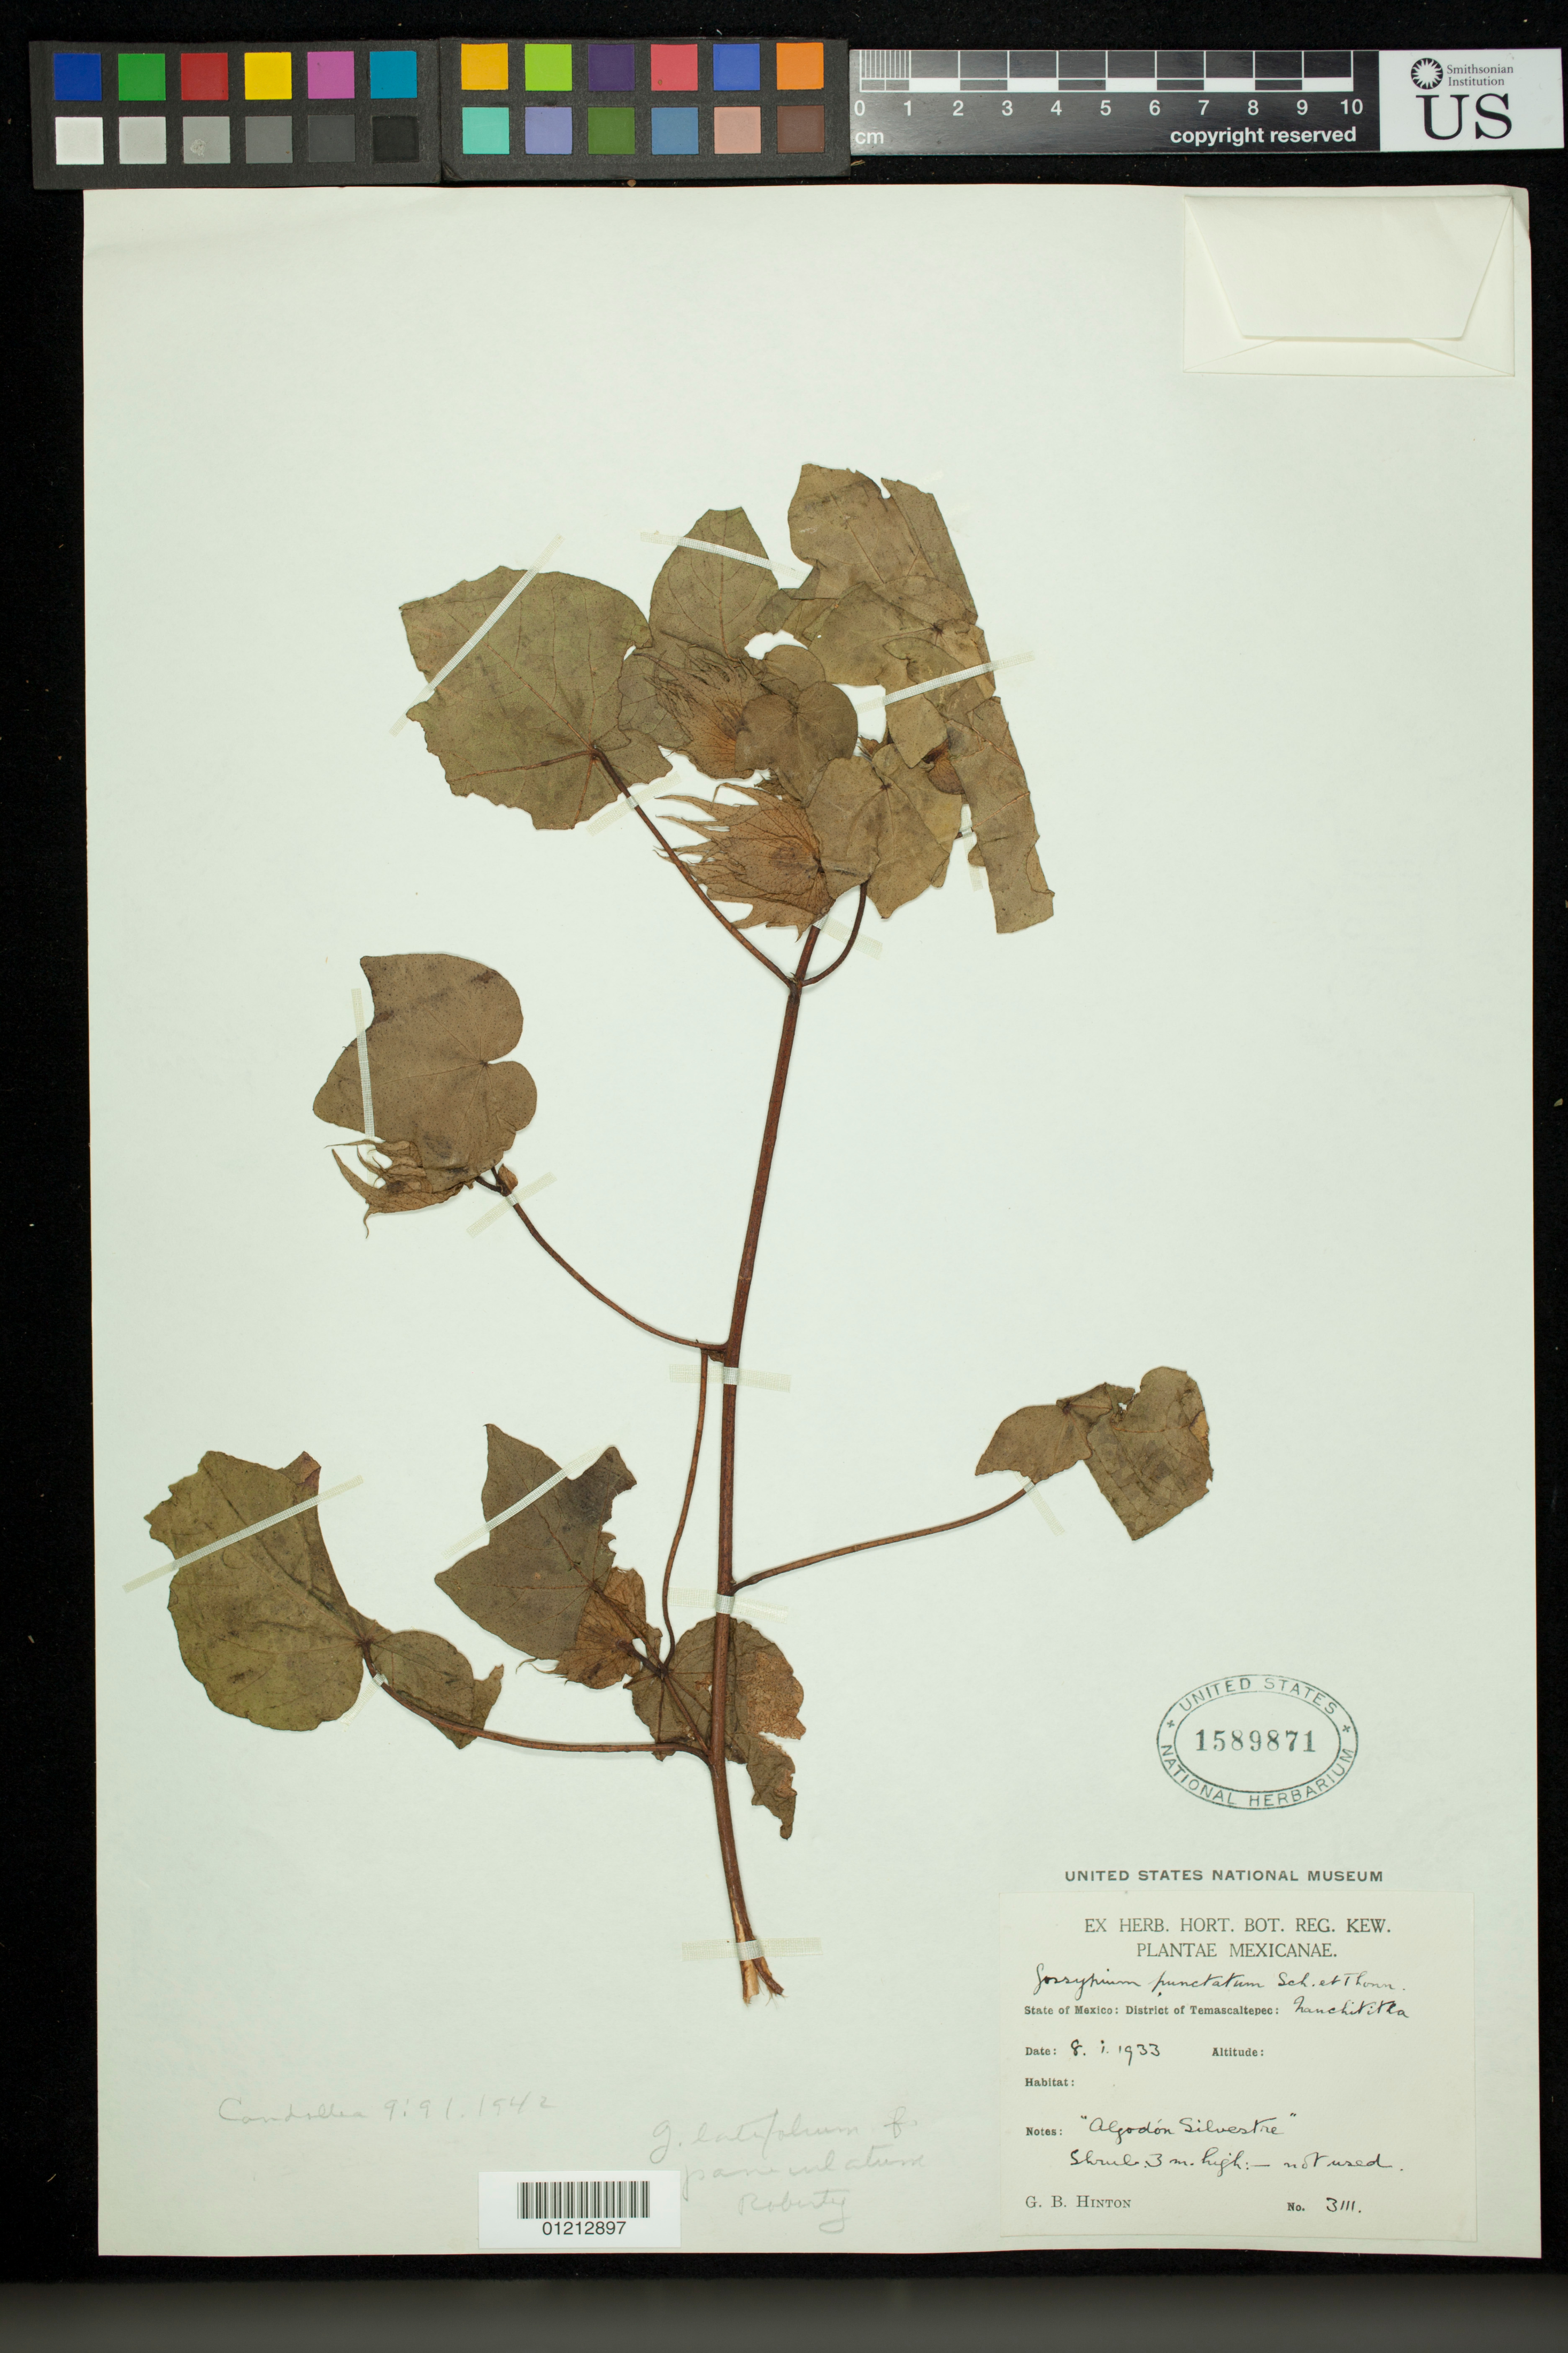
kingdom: Plantae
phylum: Tracheophyta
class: Magnoliopsida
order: Malvales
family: Malvaceae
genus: Gossypium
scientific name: Gossypium latifolium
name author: Murray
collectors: G. B. Hinton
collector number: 3111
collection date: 1933-01-08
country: Mexico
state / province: México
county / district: Temascaltepec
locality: Nanchititla, Temascaltepec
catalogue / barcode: US 1589871